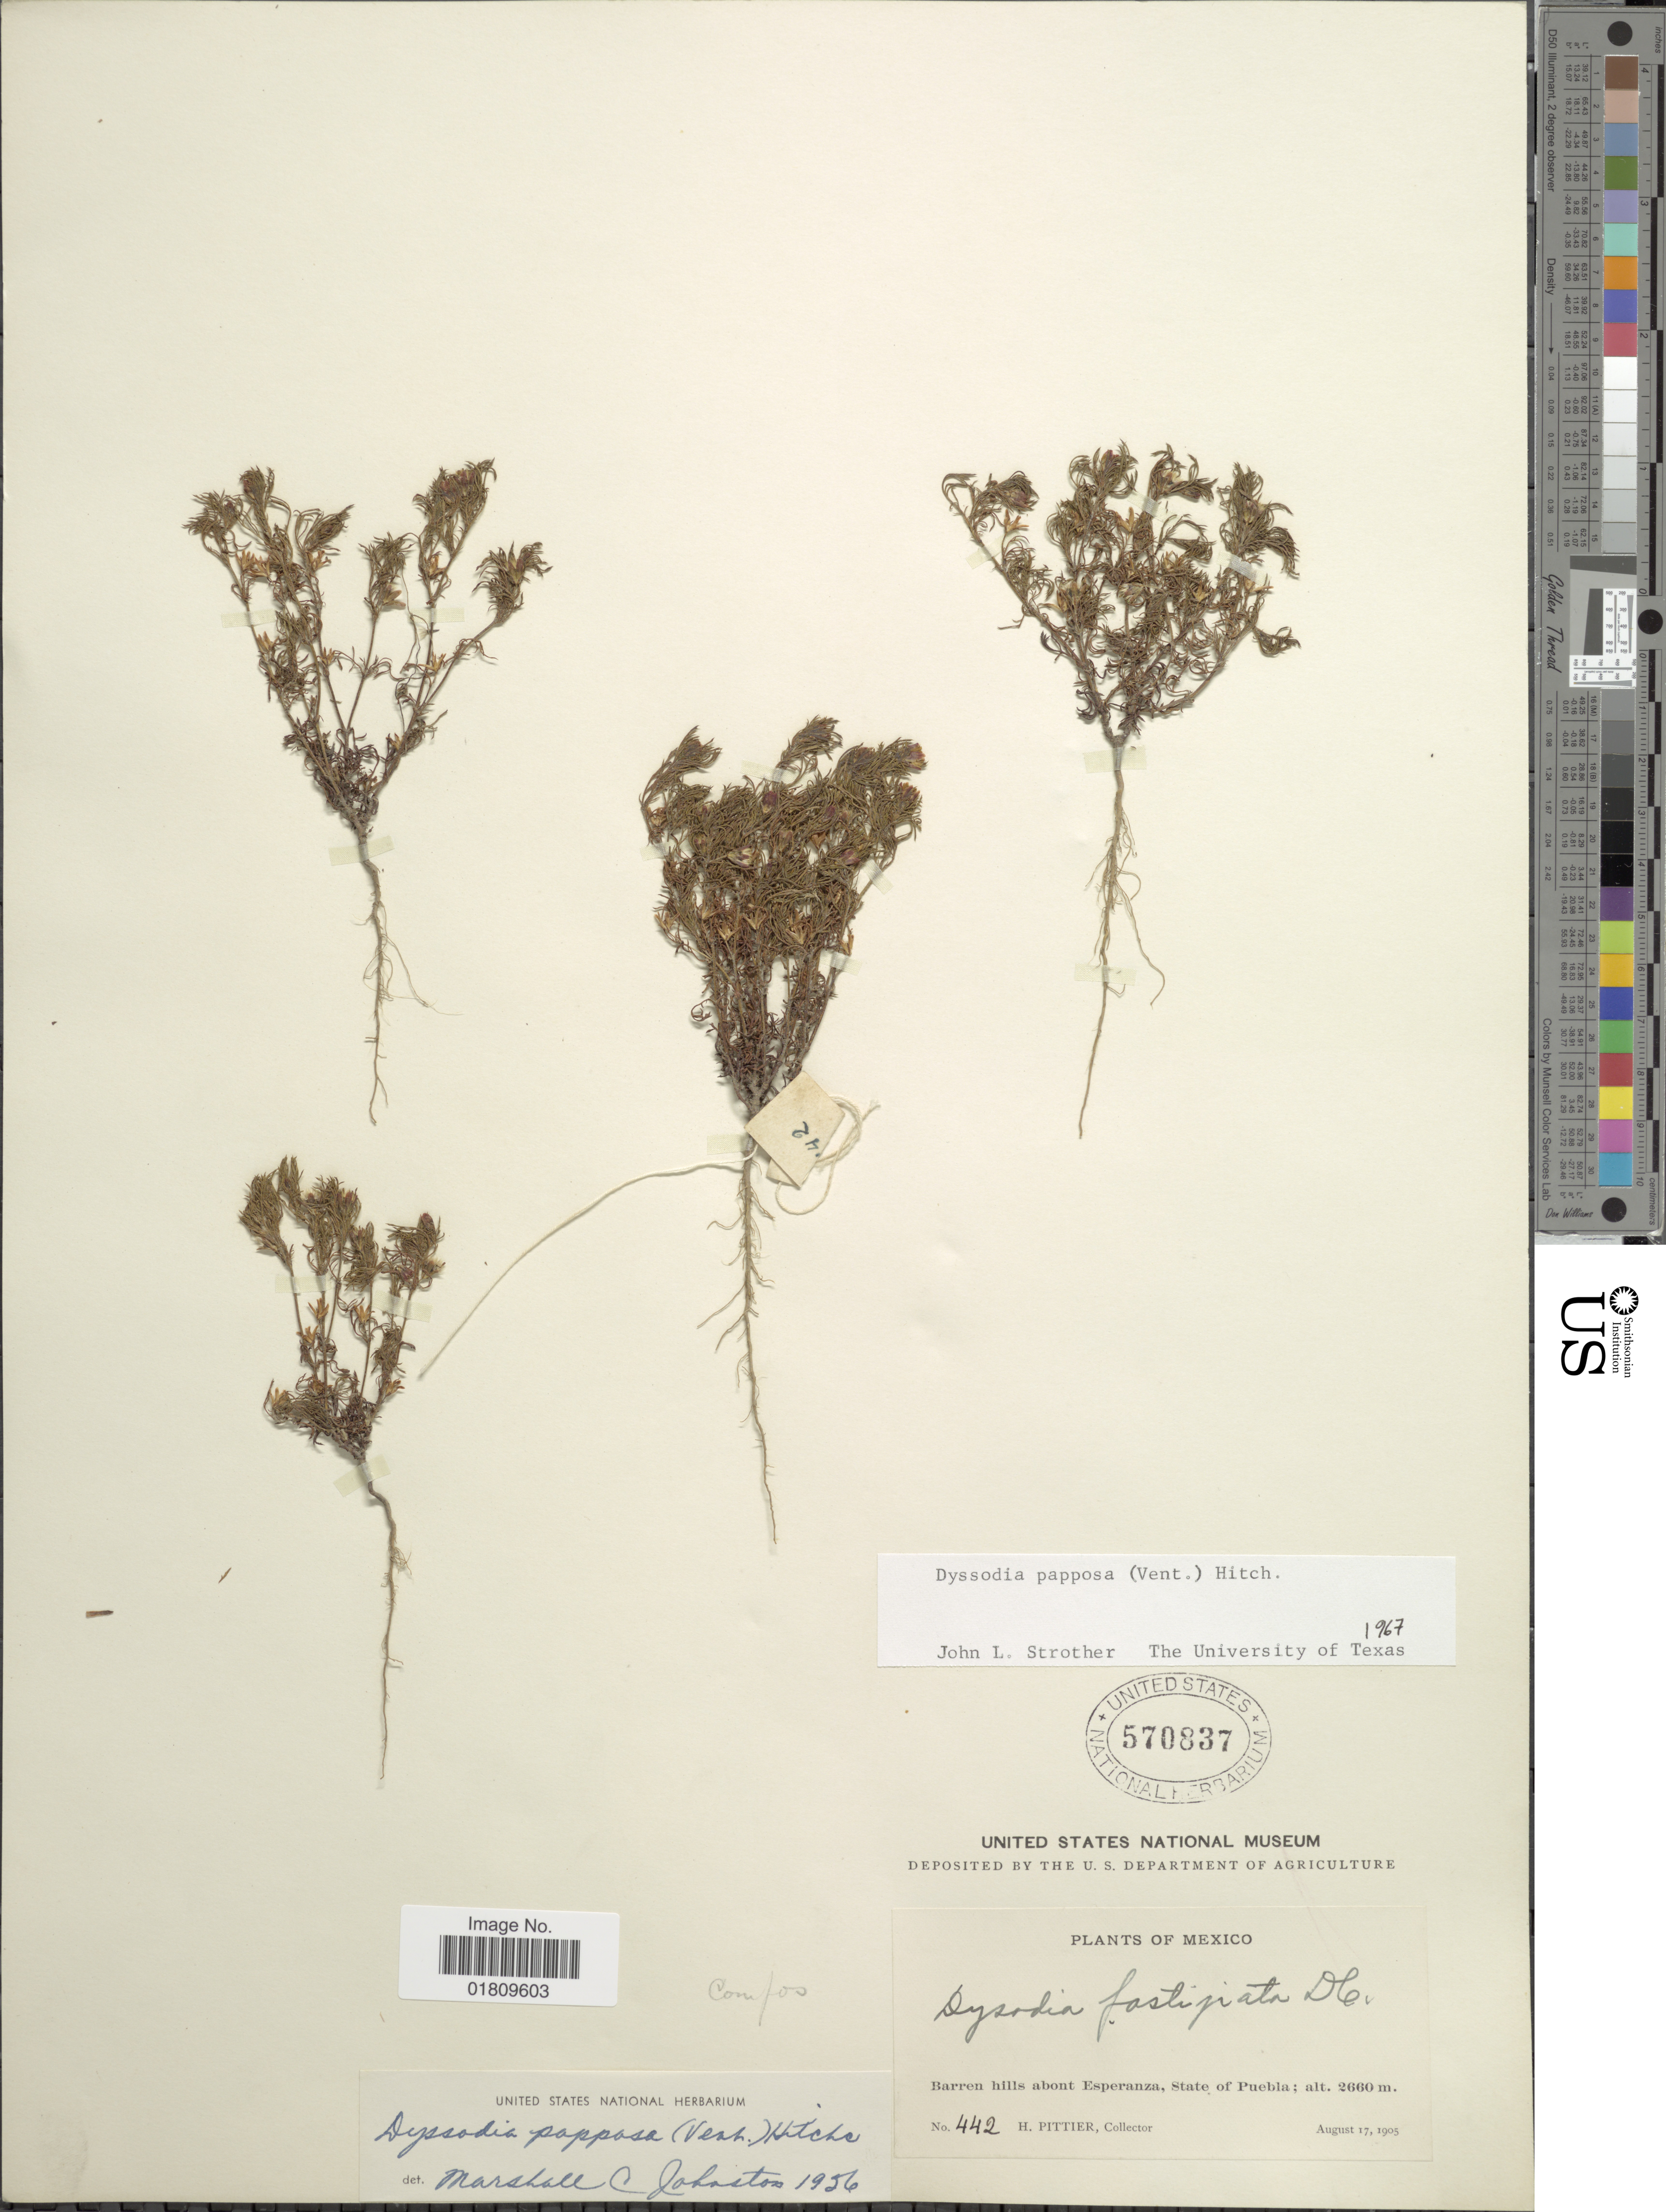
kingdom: Plantae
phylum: Tracheophyta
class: Magnoliopsida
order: Asterales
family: Asteraceae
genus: Dyssodia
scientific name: Dyssodia papposa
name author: (Vent.) Hitchc.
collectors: H. F. Pittier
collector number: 442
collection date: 1905-08-17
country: Mexico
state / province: Puebla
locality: Barren hills about Esperanza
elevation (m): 2660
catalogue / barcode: US 570837